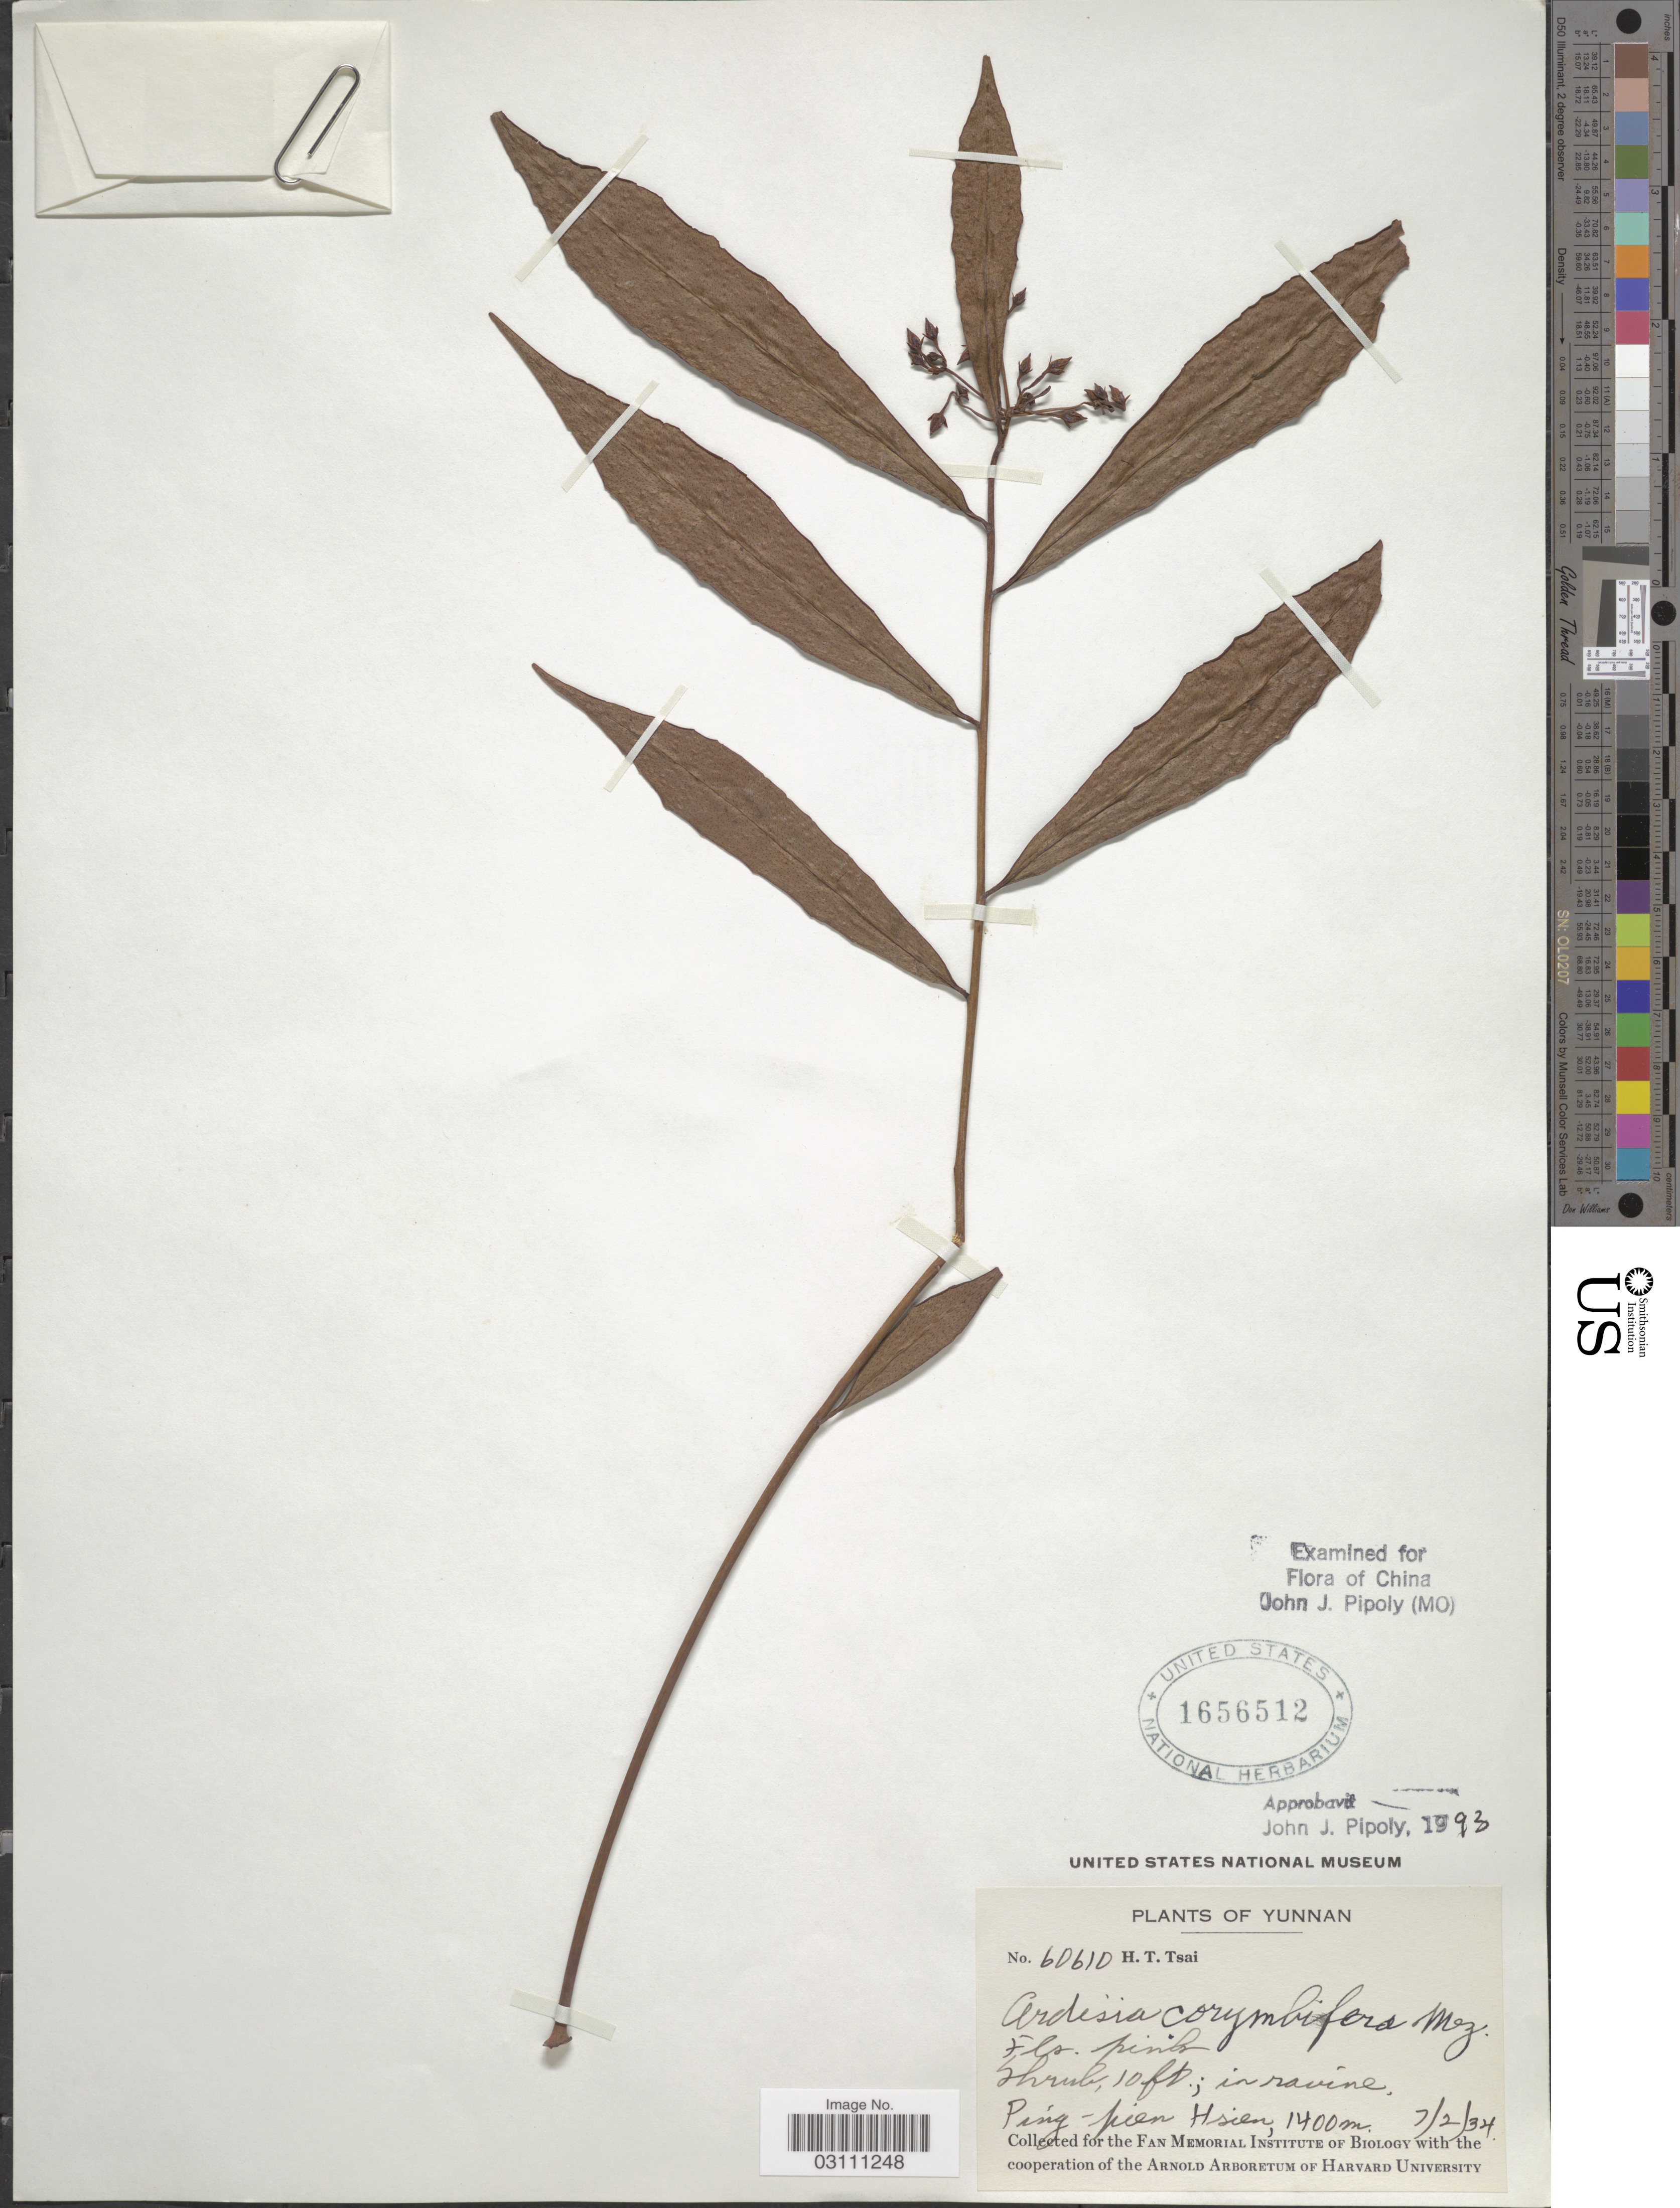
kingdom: Plantae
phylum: Tracheophyta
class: Magnoliopsida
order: Ericales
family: Primulaceae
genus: Ardisia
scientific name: Ardisia corymbifera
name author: Mez in Engl.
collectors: H. Tsai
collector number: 60610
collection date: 1934-02-07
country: China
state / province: Yunnan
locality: Ping-pien Hsien.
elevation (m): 1400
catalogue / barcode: US 1656512